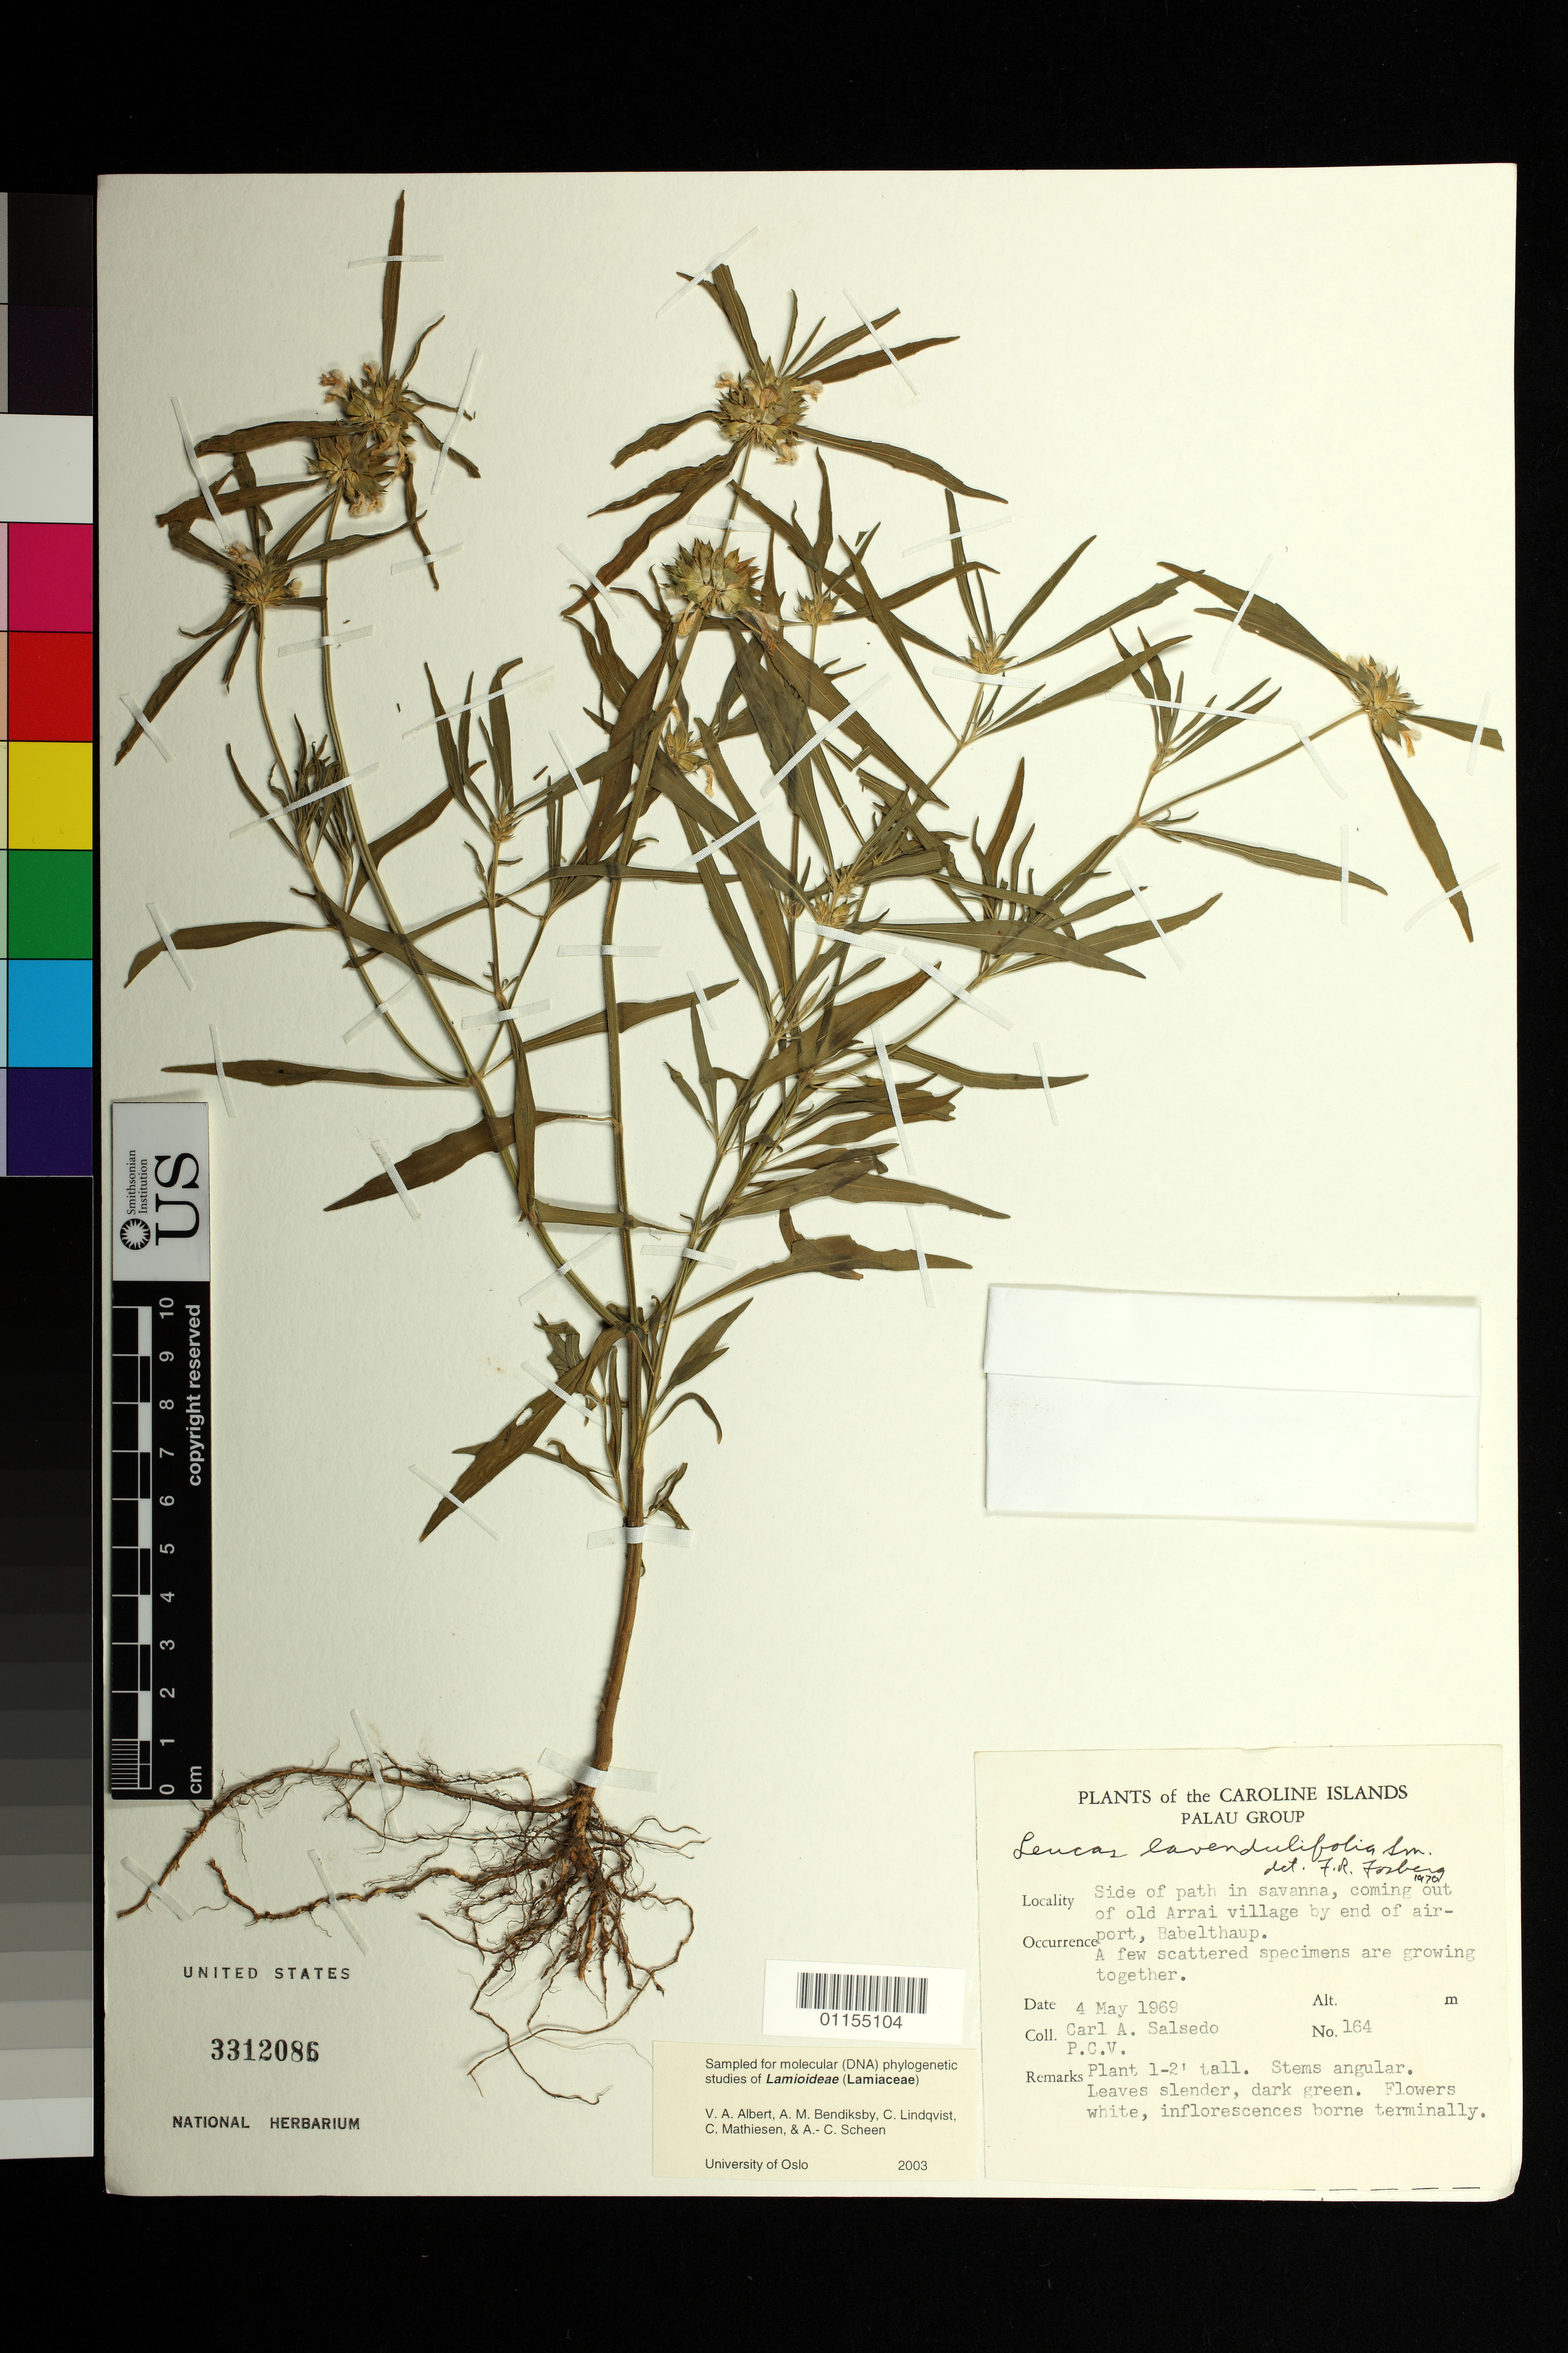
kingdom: Plantae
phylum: Tracheophyta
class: Magnoliopsida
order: Lamiales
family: Lamiaceae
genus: Leucas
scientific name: Leucas lavandulifolia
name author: Small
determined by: Fosberg, F. R.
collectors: C.A. Salsedo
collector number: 164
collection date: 1969-05-04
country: Palau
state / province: Airai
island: Babeldaob [Babelthuap]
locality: path, coming out of old arrai village by end of airport, Babelthaup.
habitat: side of path in savanna.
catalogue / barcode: US 3312086